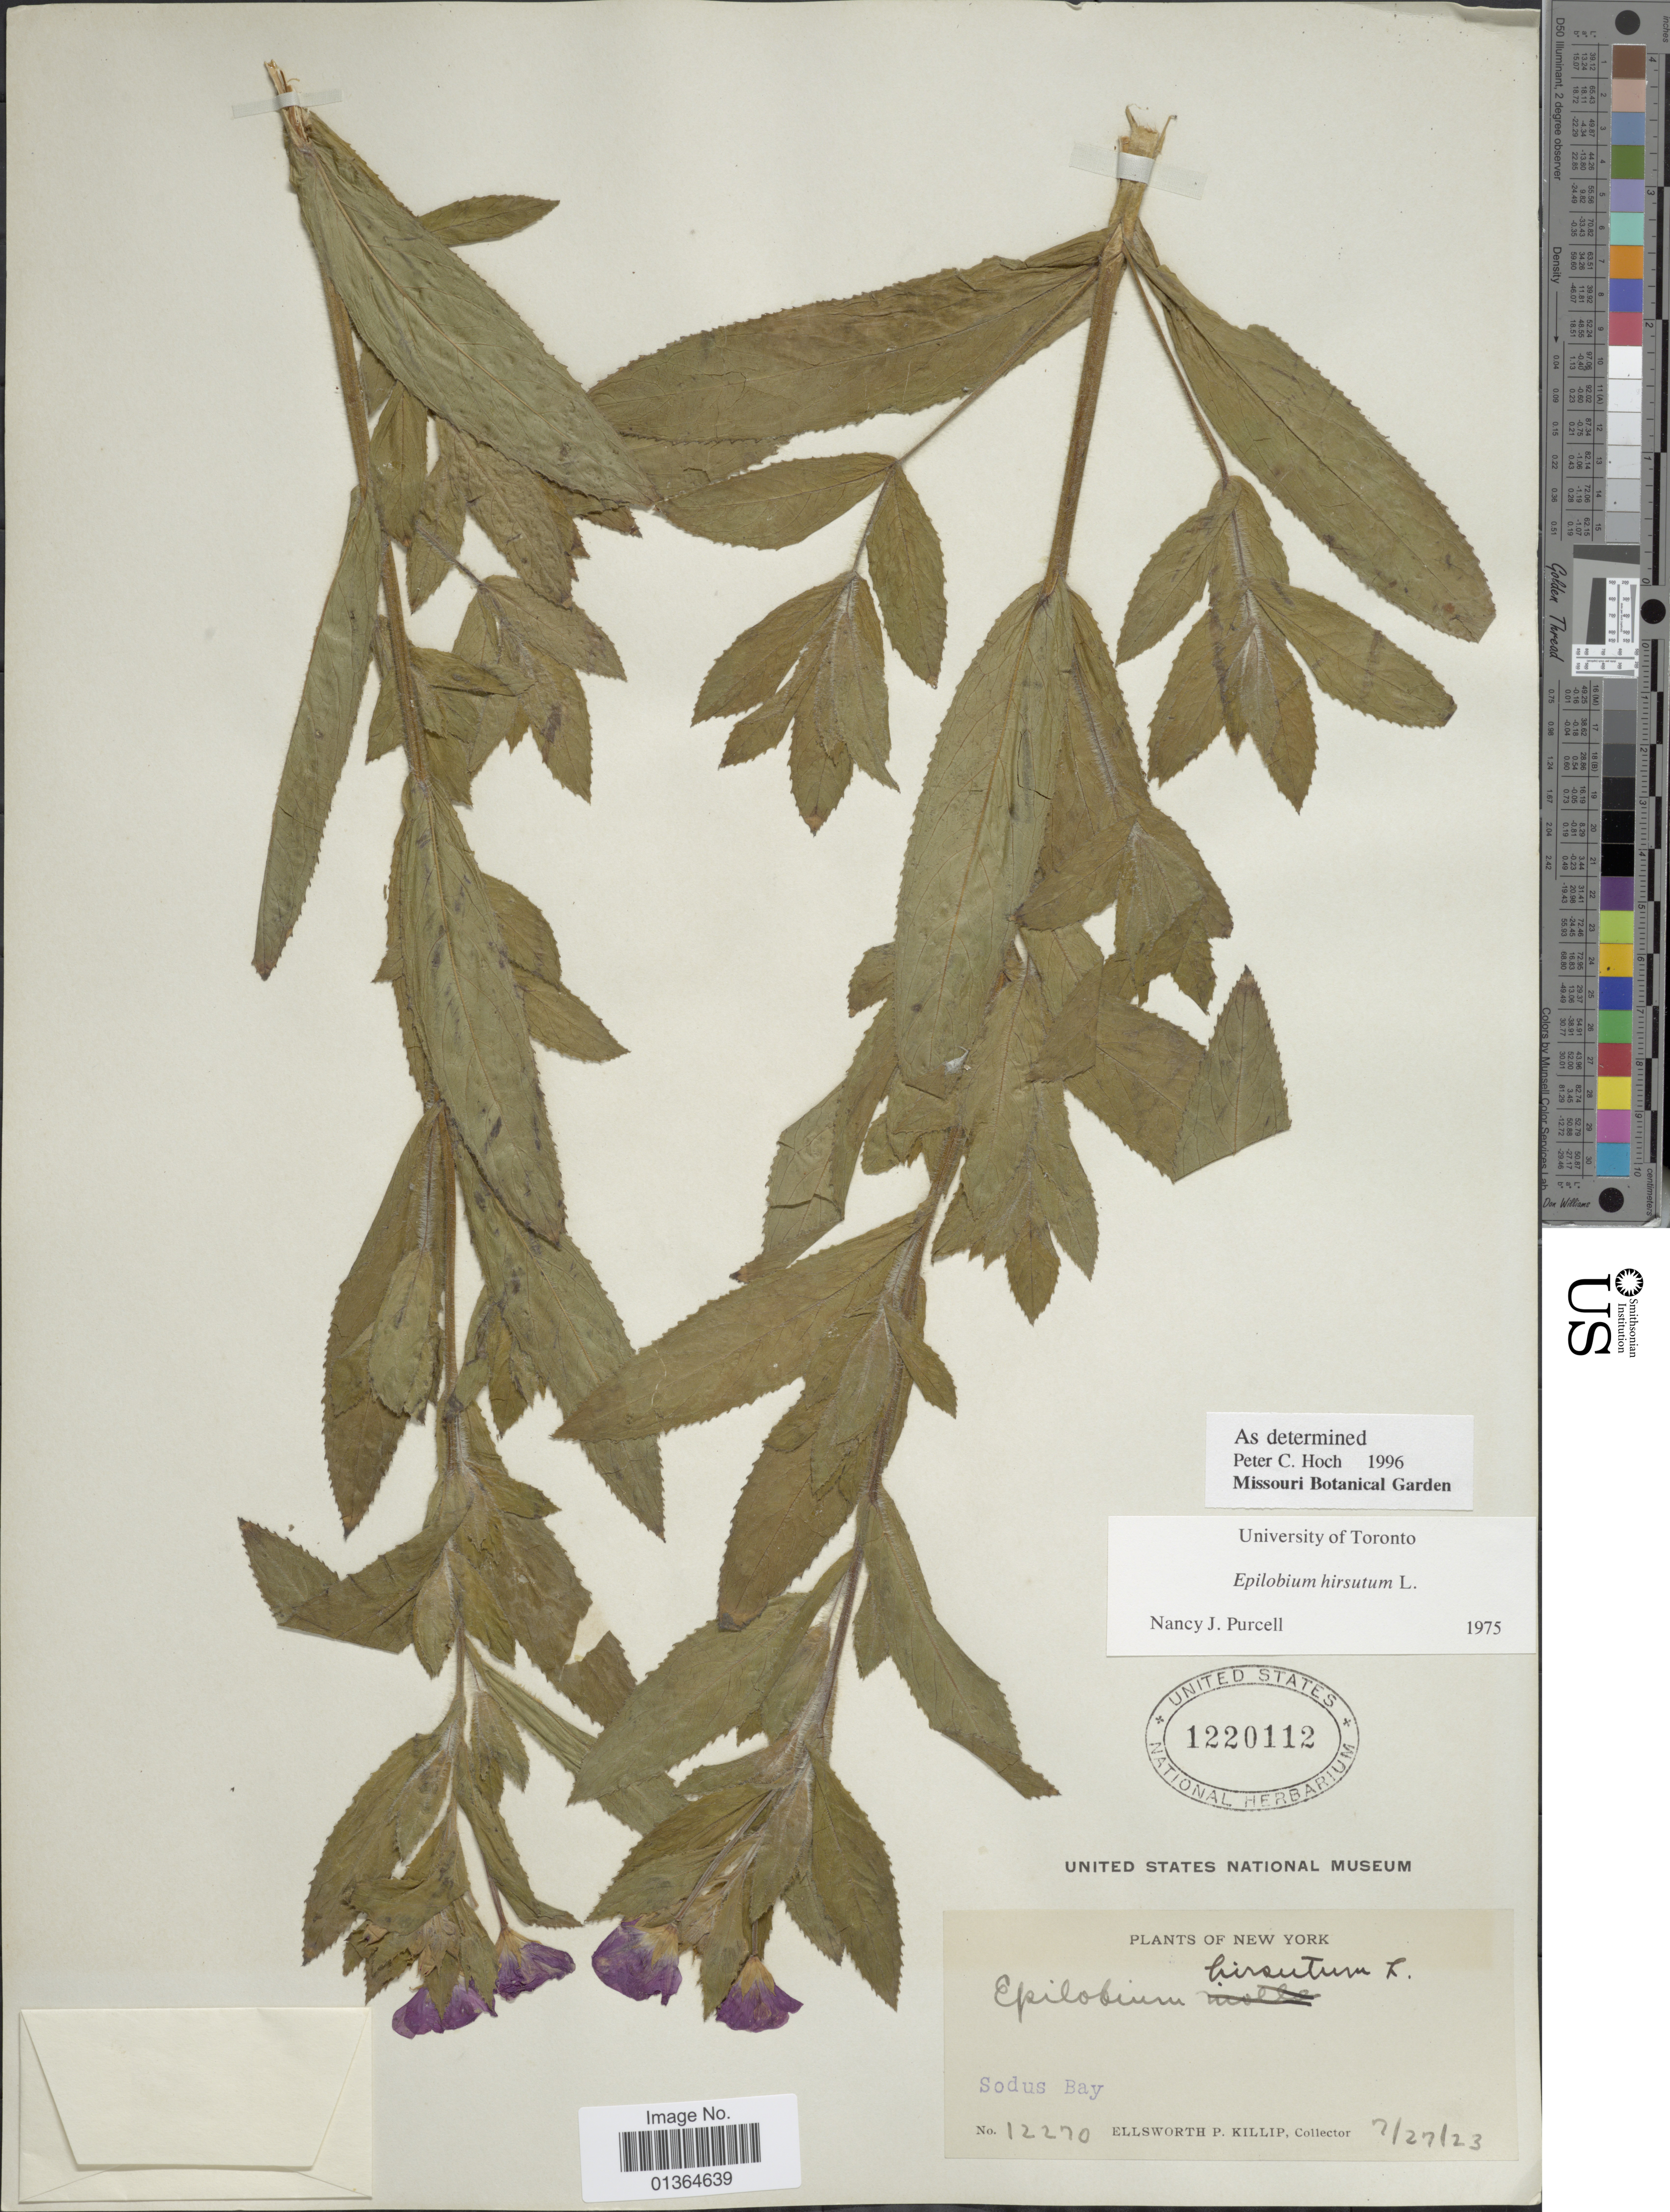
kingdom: Plantae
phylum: Tracheophyta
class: Magnoliopsida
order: Myrtales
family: Onagraceae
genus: Epilobium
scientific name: Epilobium hirsutum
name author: L.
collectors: E. P. Killip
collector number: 12270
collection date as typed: Transcribed d/m/y: 27/7/23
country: United States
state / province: New York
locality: Sodus Bay.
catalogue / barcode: US 1220112